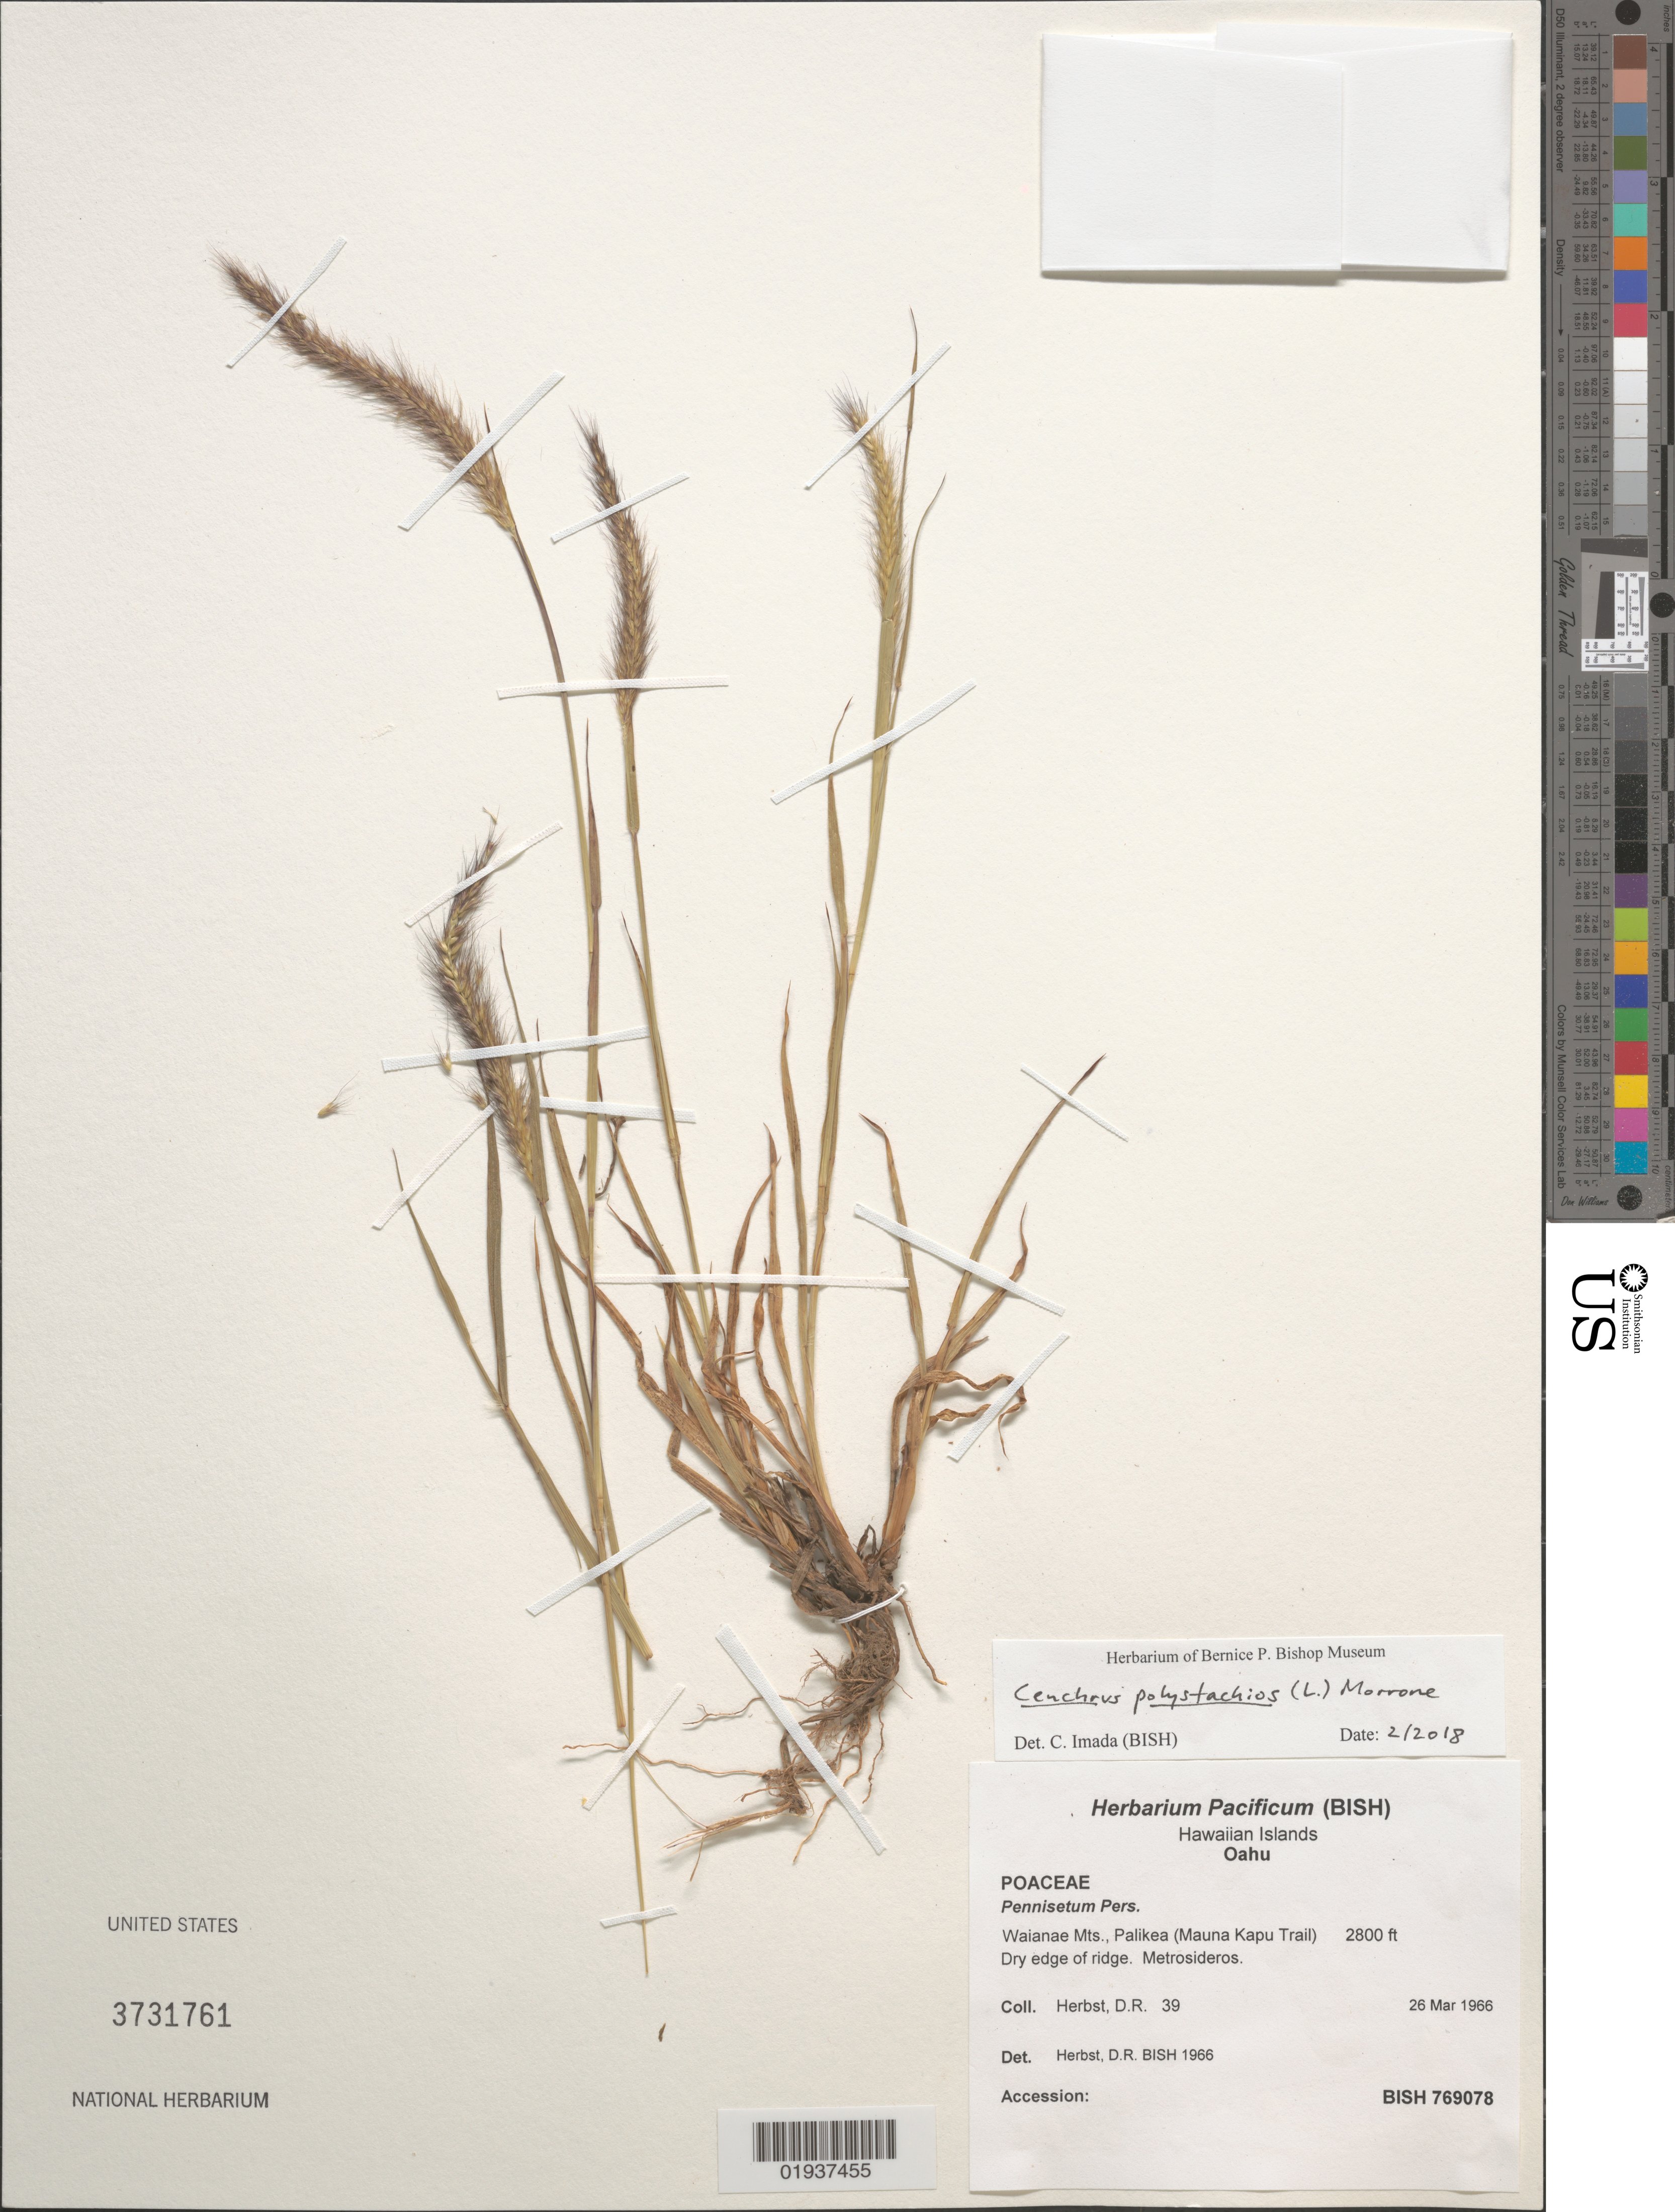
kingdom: Plantae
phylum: Tracheophyta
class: Liliopsida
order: Poales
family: Poaceae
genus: Cenchrus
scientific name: Cenchrus polystachios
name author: (L.) Morrone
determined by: Imada, C. T.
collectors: D. R. Herbst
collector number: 39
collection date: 1966-03-26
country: United States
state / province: Hawaii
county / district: Honolulu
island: Oahu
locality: Waianae Mts., Palikea (Mauna Kapu Trail)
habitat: Dry edge of ridge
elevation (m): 853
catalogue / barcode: US 3731761